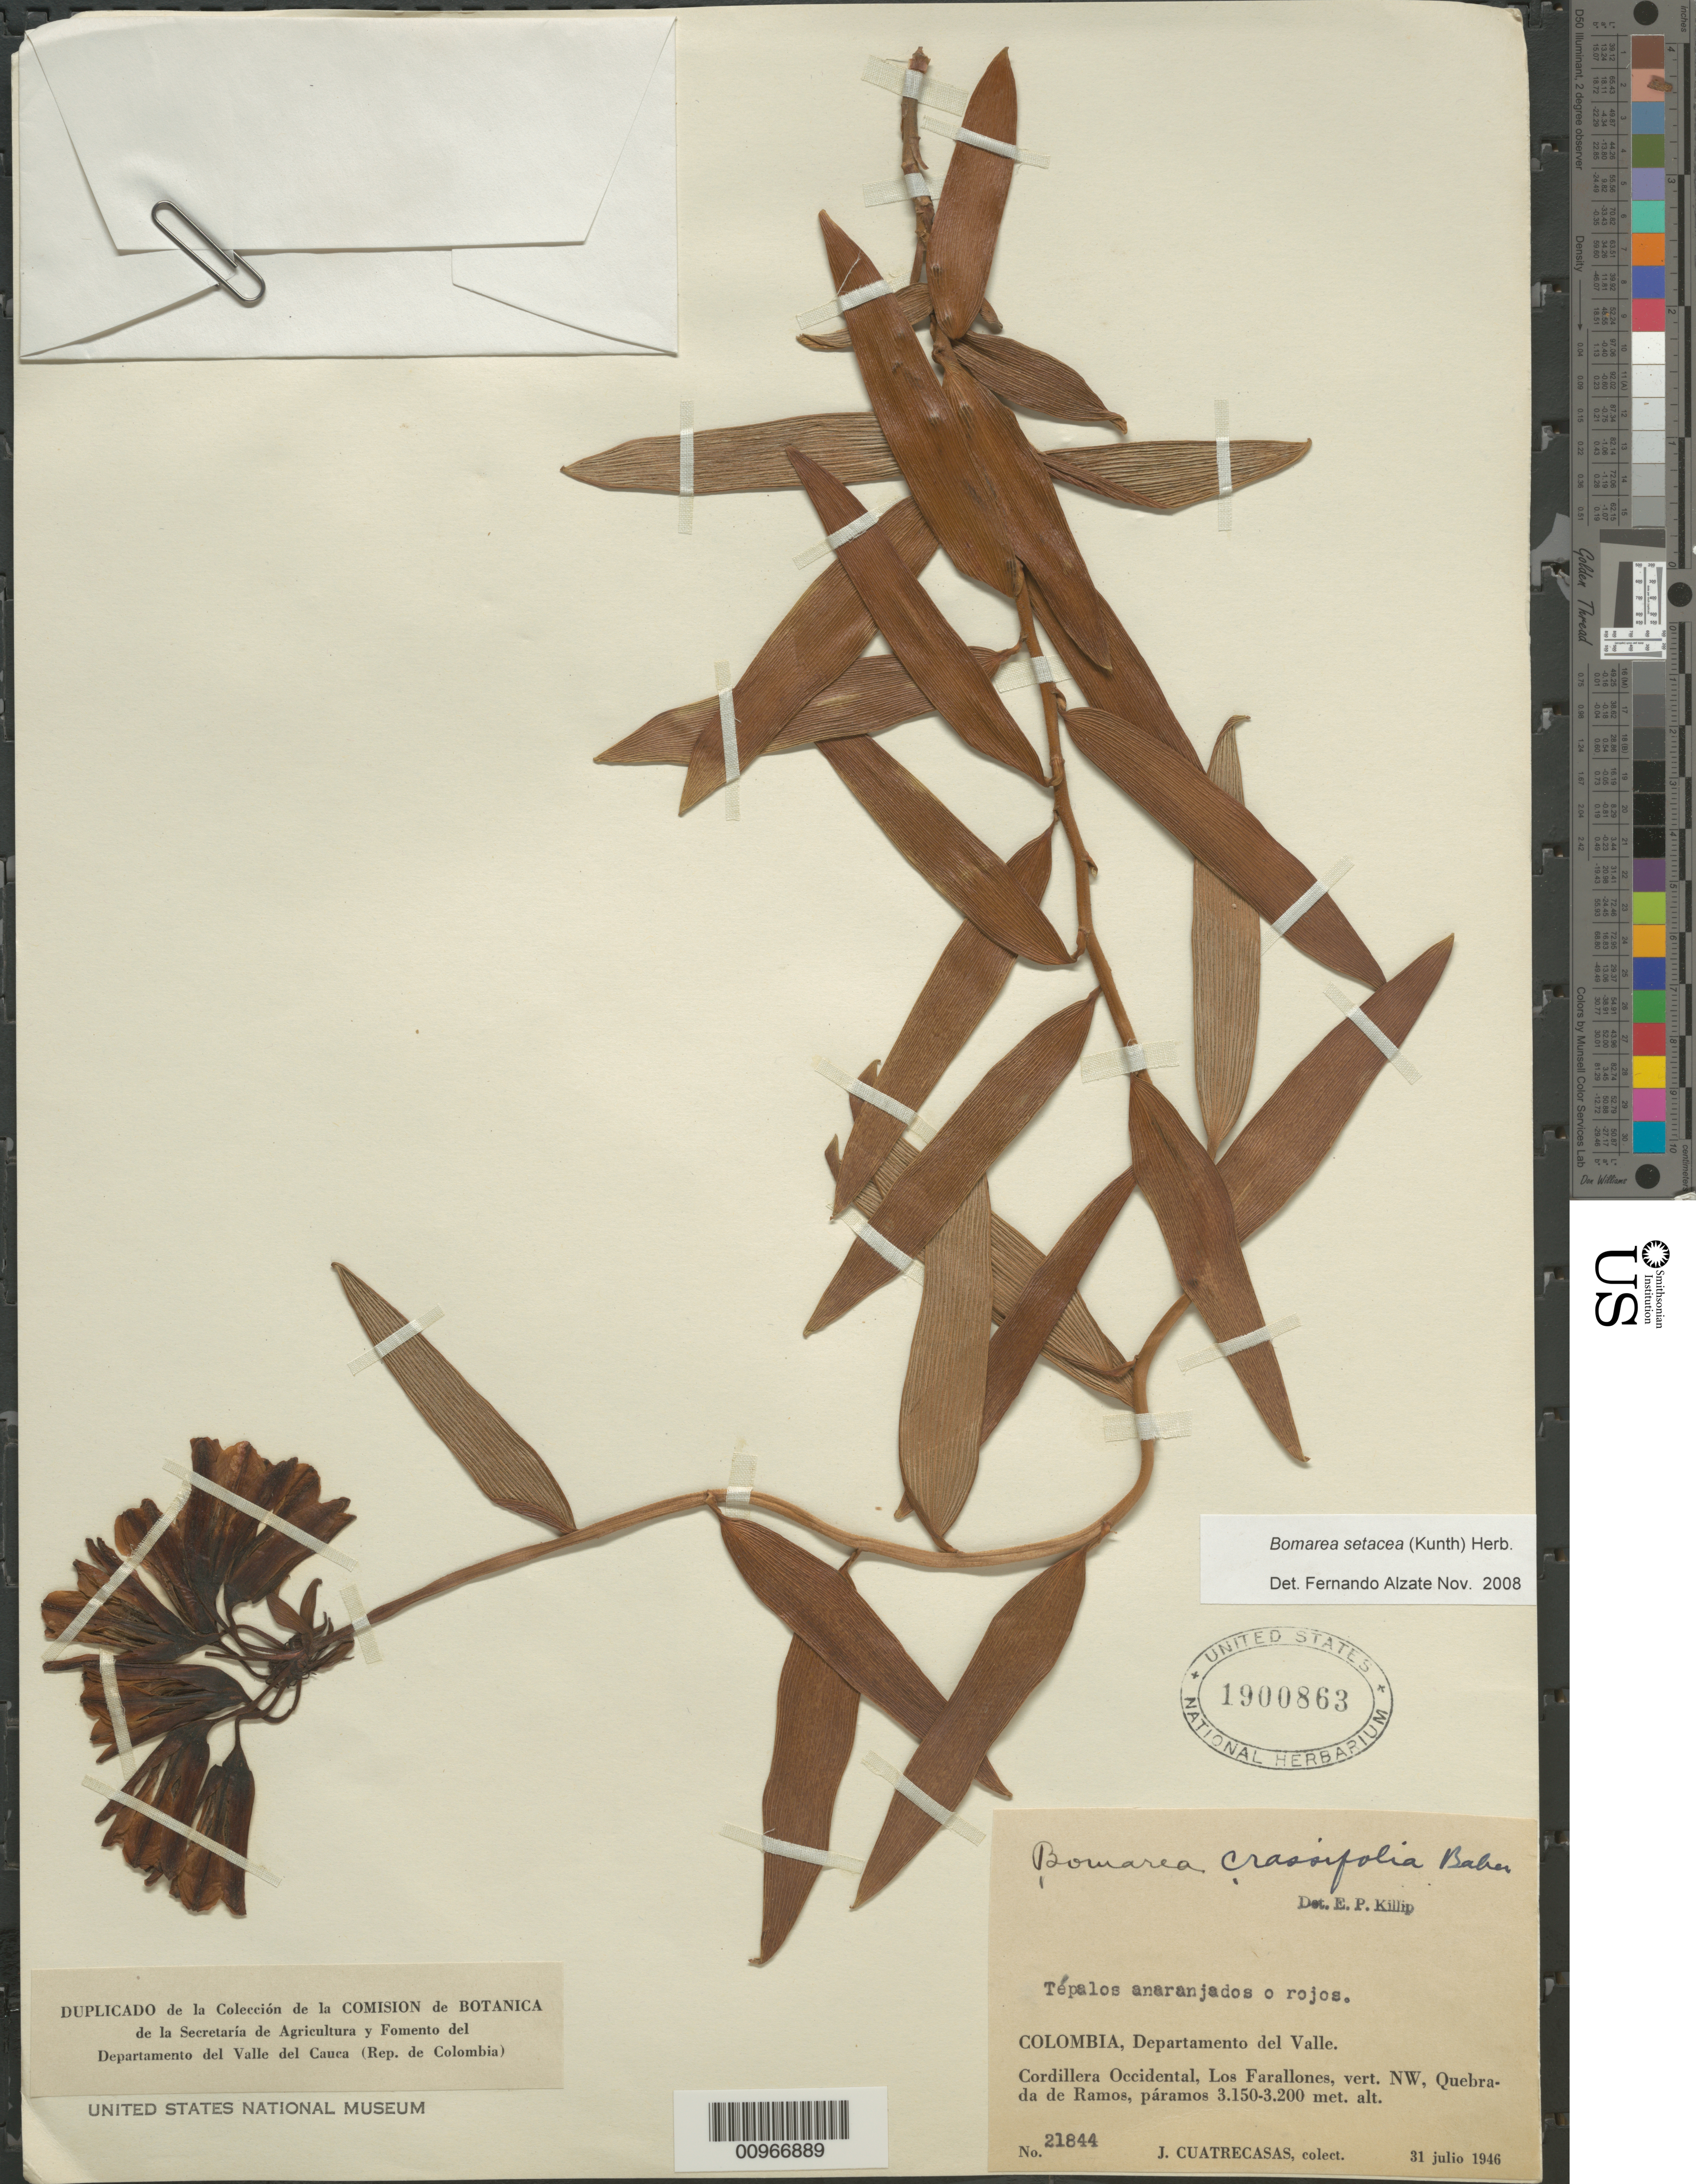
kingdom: Plantae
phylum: Tracheophyta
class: Liliopsida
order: Liliales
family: Alstroemeriaceae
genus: Bomarea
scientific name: Bomarea setacea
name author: (Ruiz & Pav.) Herb.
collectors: J. Cuatrecasas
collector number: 21844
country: Colombia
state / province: Valle del Cauca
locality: Cordillera Occidental, Los Farallones, NW, Quebrada de Ramos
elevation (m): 3150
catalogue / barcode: US 1900863